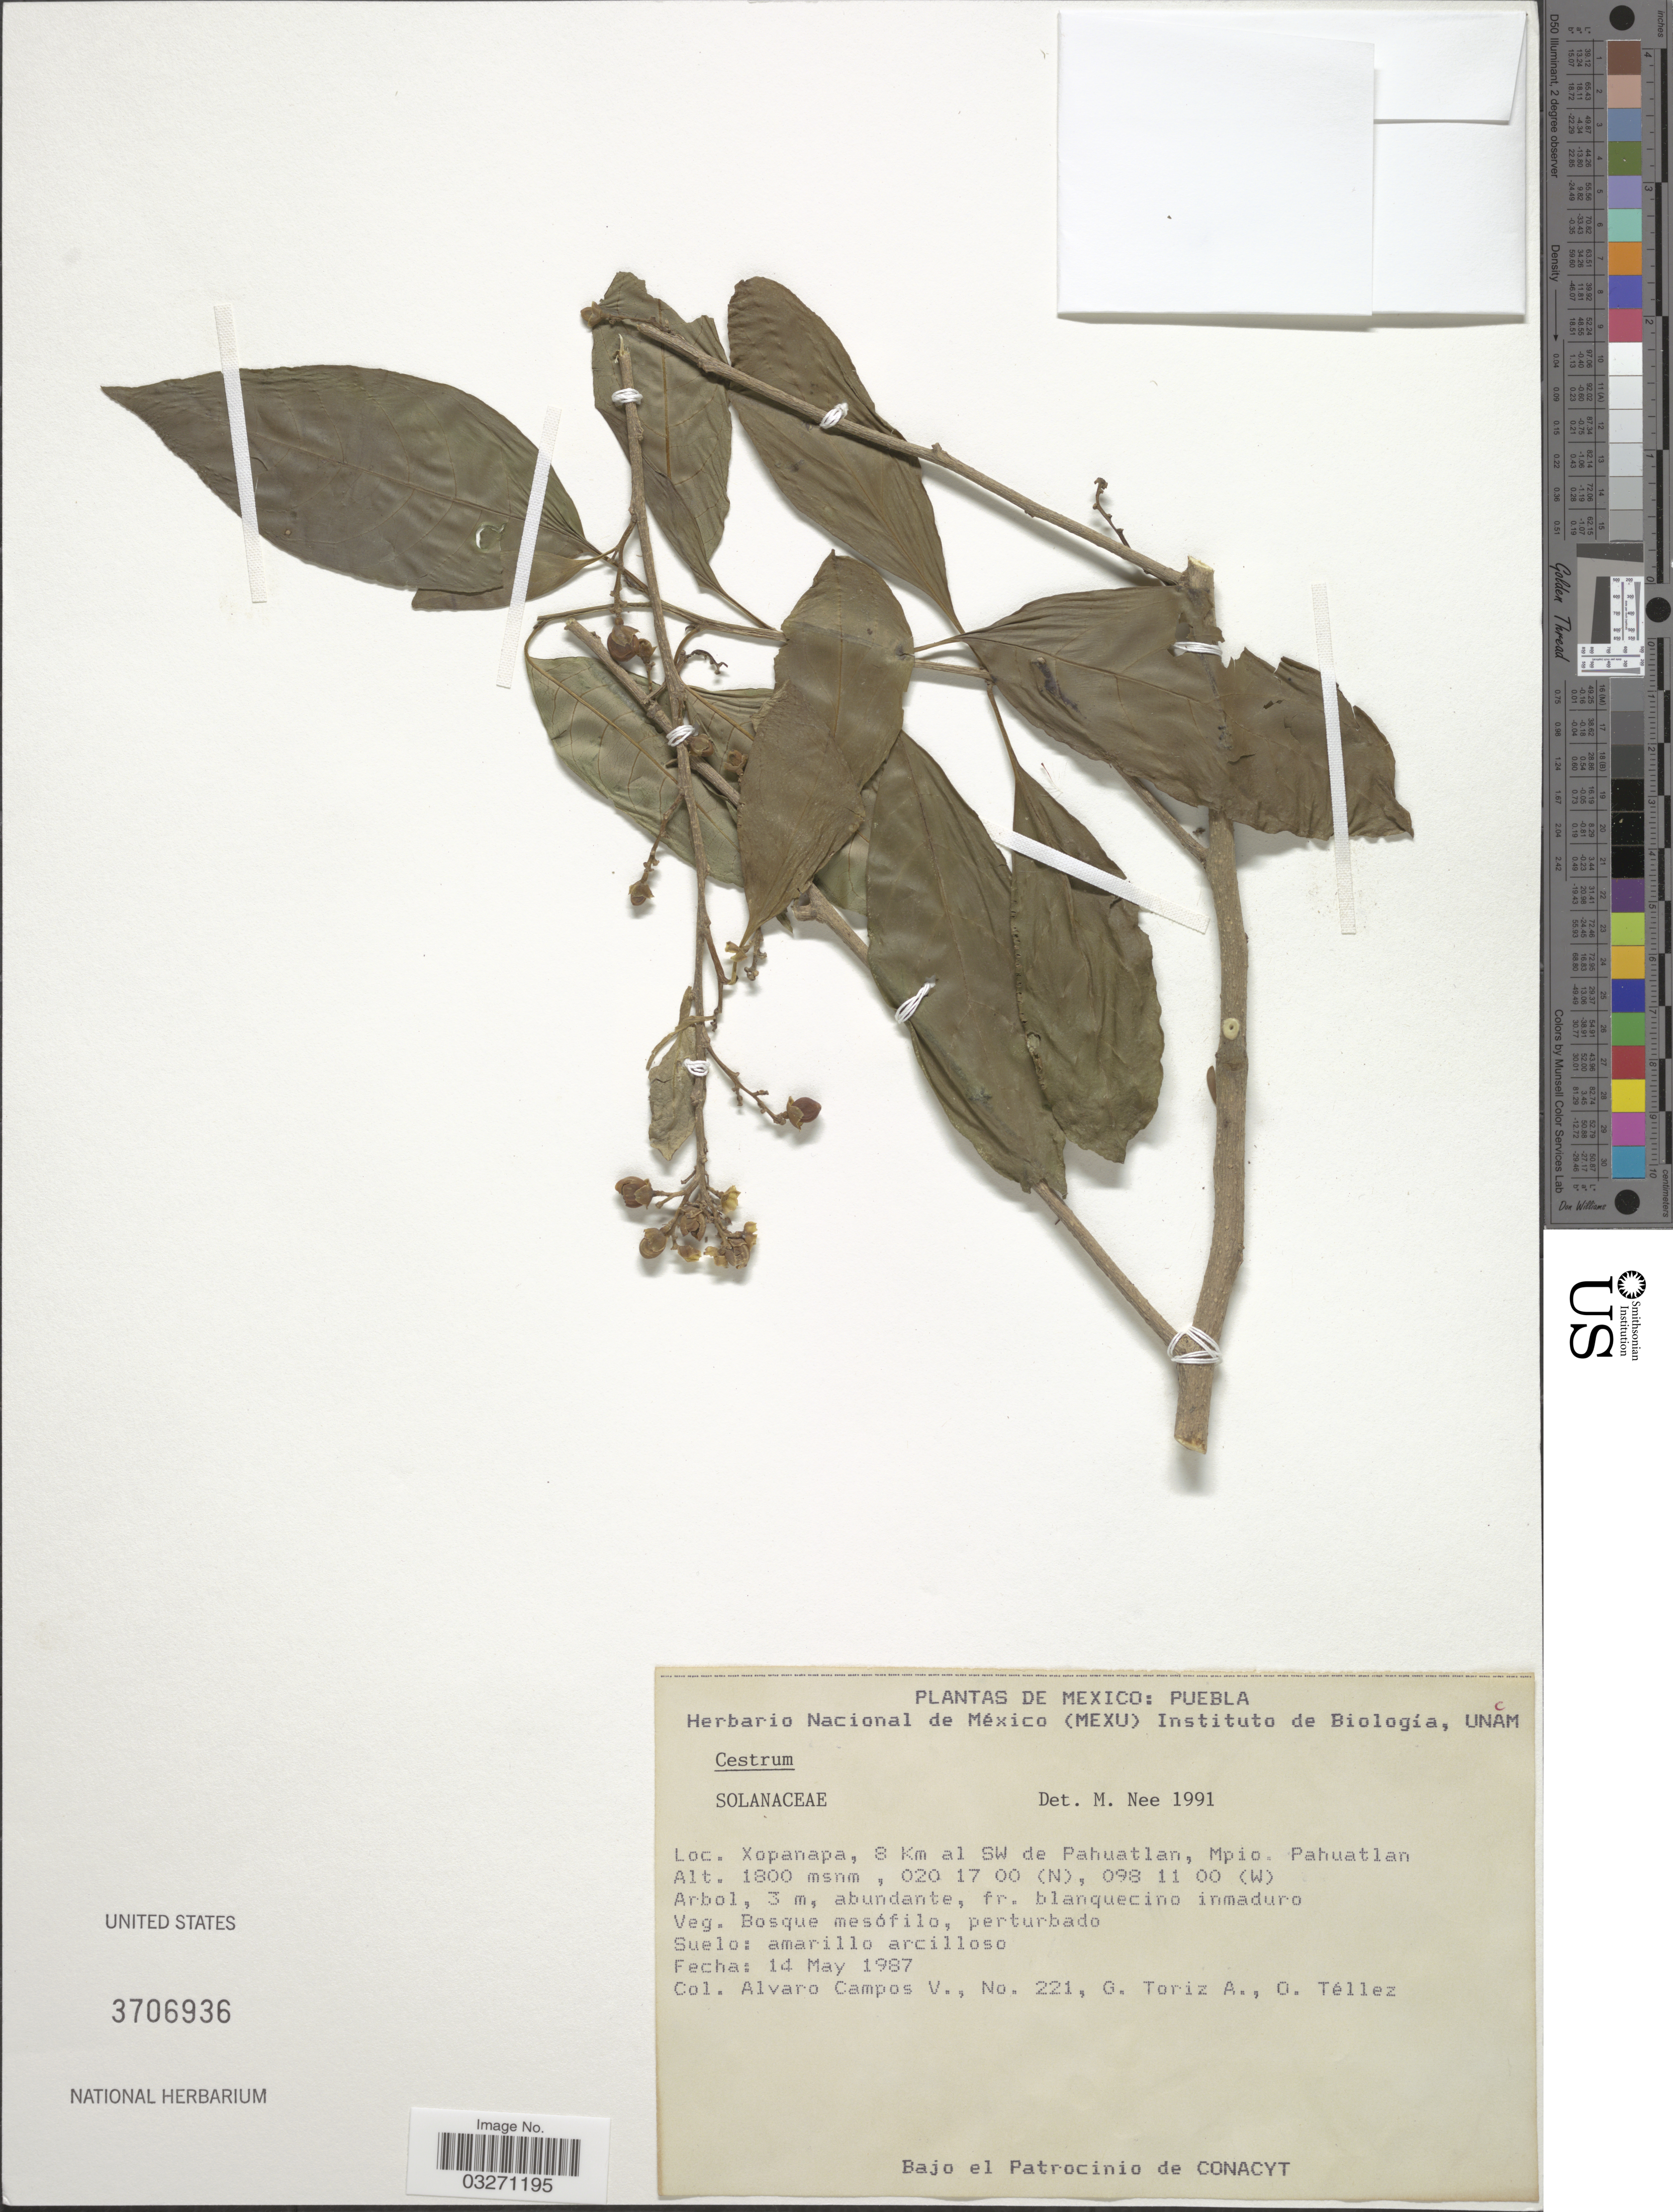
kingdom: Plantae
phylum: Tracheophyta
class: Magnoliopsida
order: Solanales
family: Solanaceae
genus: Cestrum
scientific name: Cestrum sp.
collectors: A. Campos V., G. Toriz A. & O. Tellez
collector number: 221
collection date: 1987-05-14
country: Mexico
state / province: Puebla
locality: Xopanapa, 8 Km al SW de Pahuatlan, Mpio. Pahuatlan.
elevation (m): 1800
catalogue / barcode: US 3706936